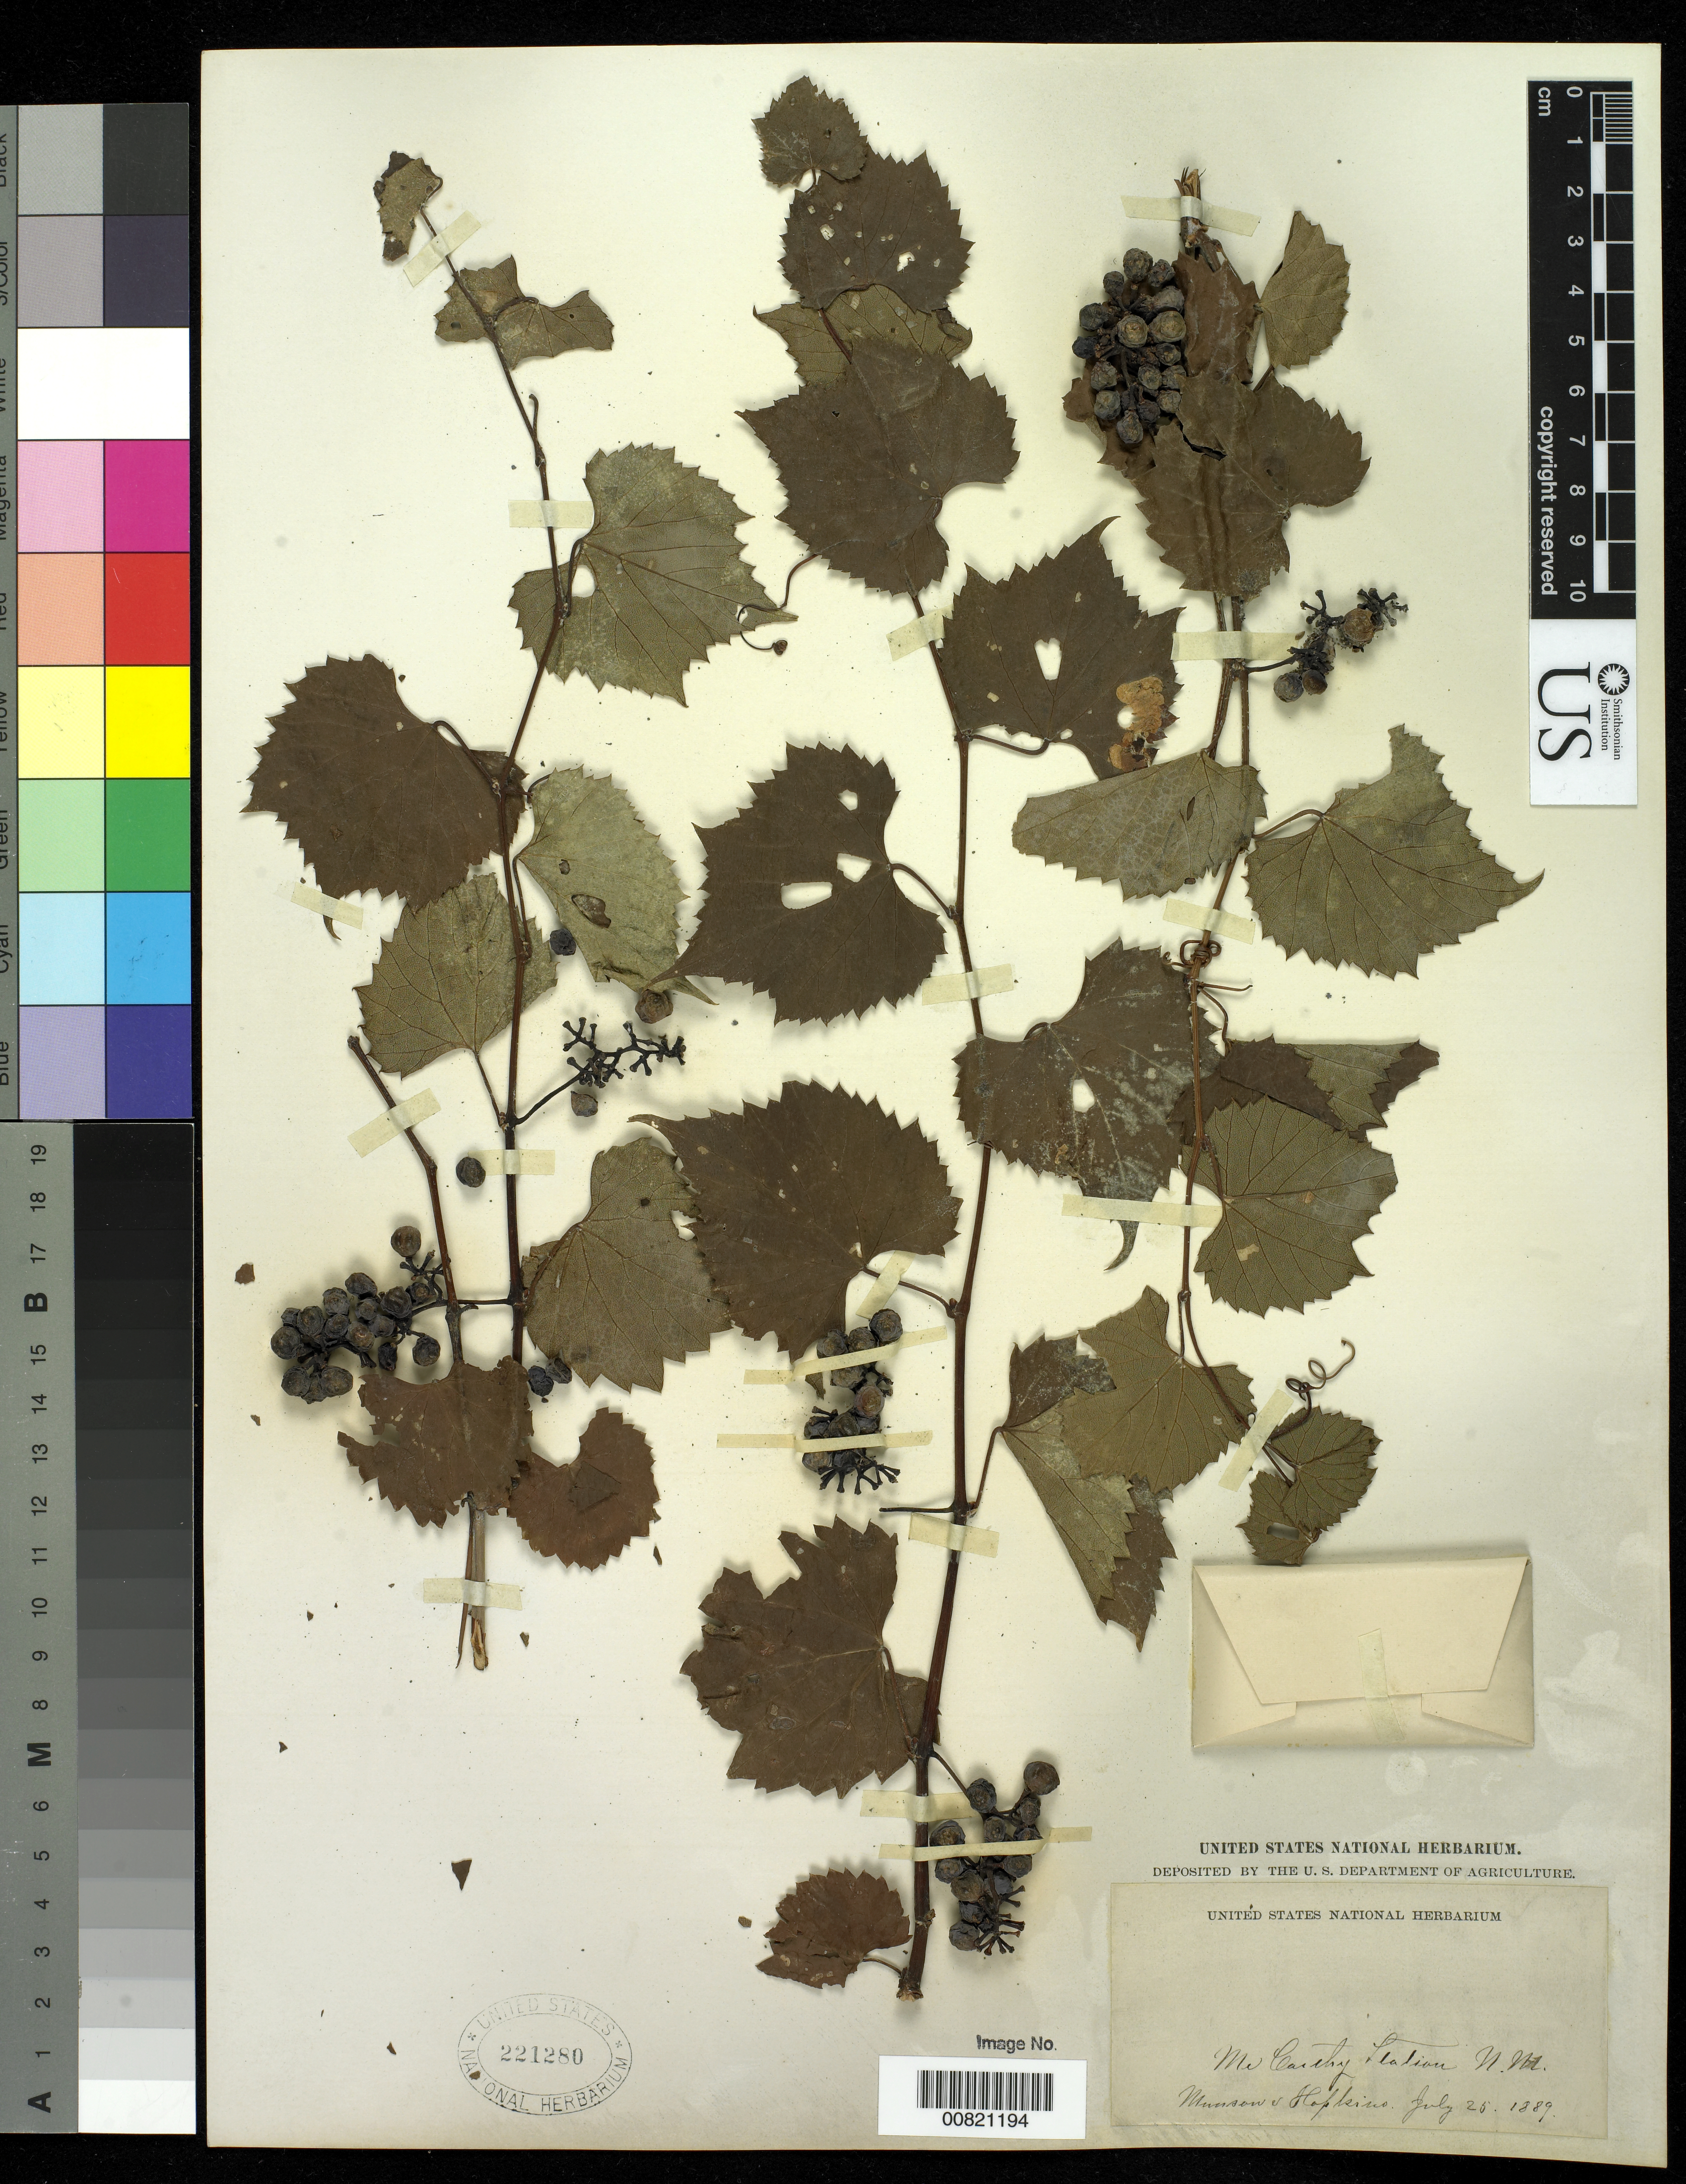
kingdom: Plantae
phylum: Tracheophyta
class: Magnoliopsida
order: Vitales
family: Vitaceae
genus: Vitis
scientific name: Vitis sp.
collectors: T. V. Munson & -- Hopkins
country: United States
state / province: New Mexico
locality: Mc Carthy Station.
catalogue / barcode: US 221280